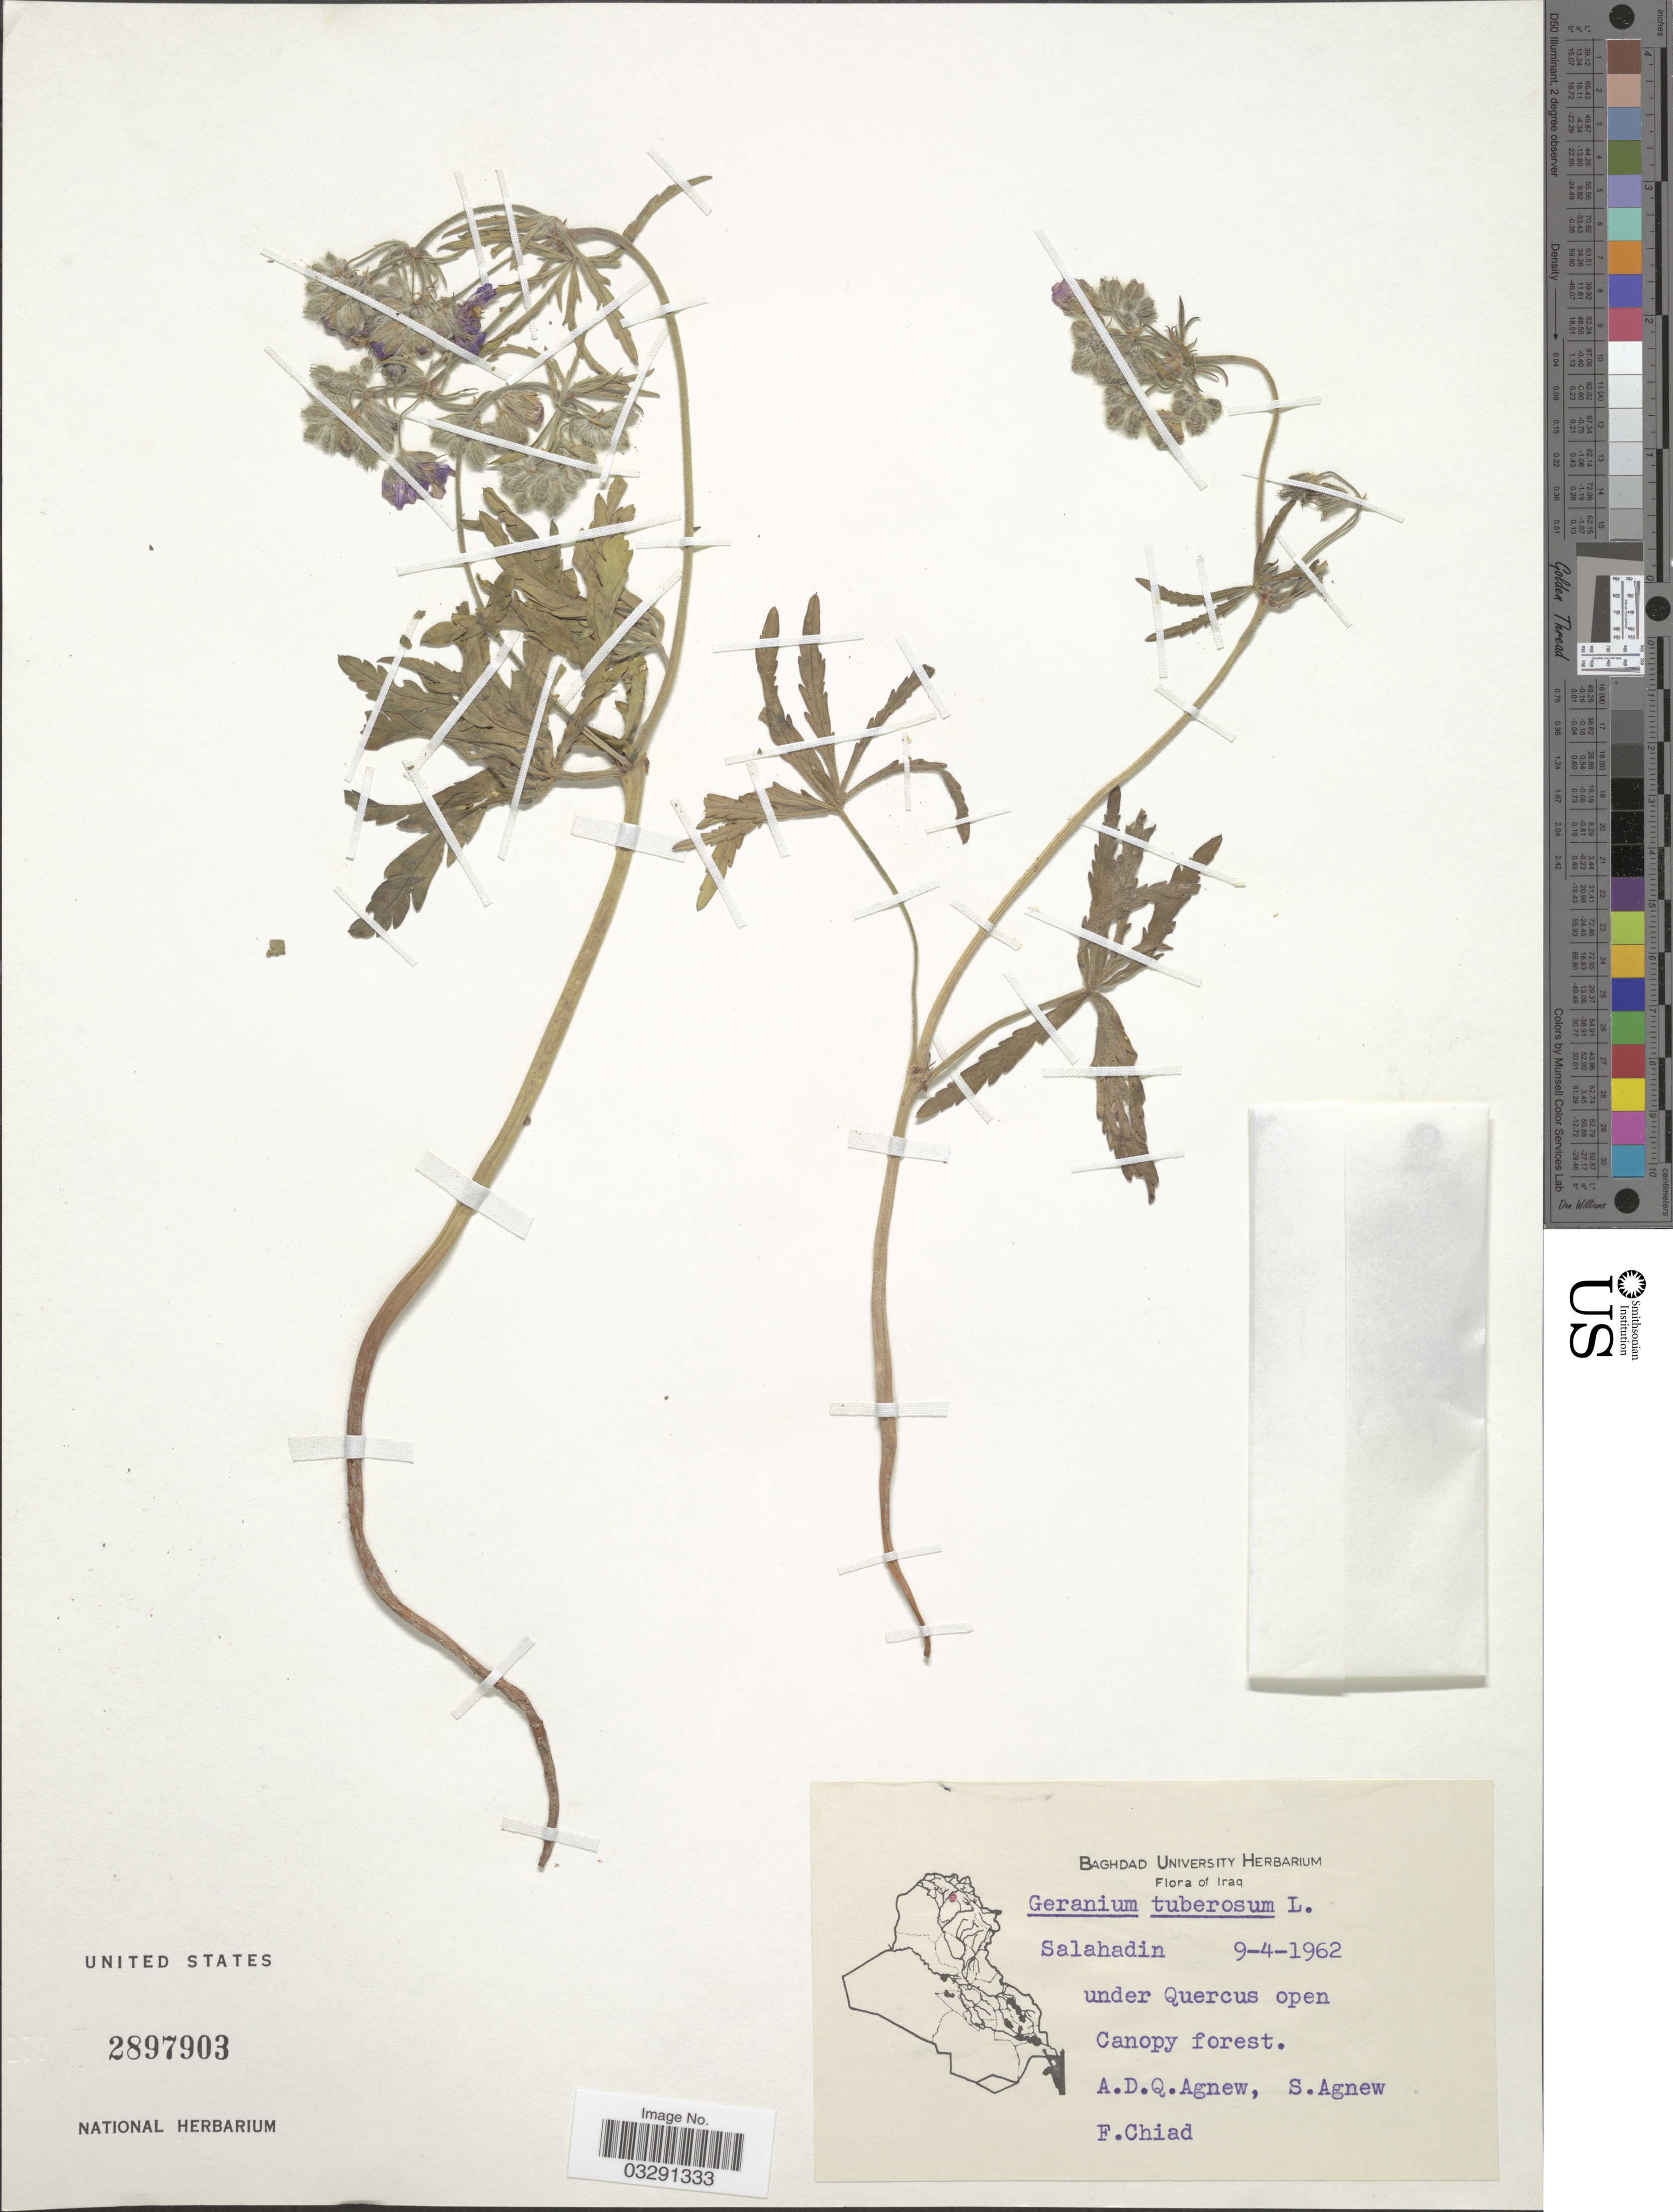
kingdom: Plantae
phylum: Tracheophyta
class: Magnoliopsida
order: Geraniales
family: Geraniaceae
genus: Geranium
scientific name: Geranium tuberosum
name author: L.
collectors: A. D. Agnew, S. Agnew & F. Chiad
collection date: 1962-04-09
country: Iraq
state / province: Salah ad Din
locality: Salahadin.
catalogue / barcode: US 2897903